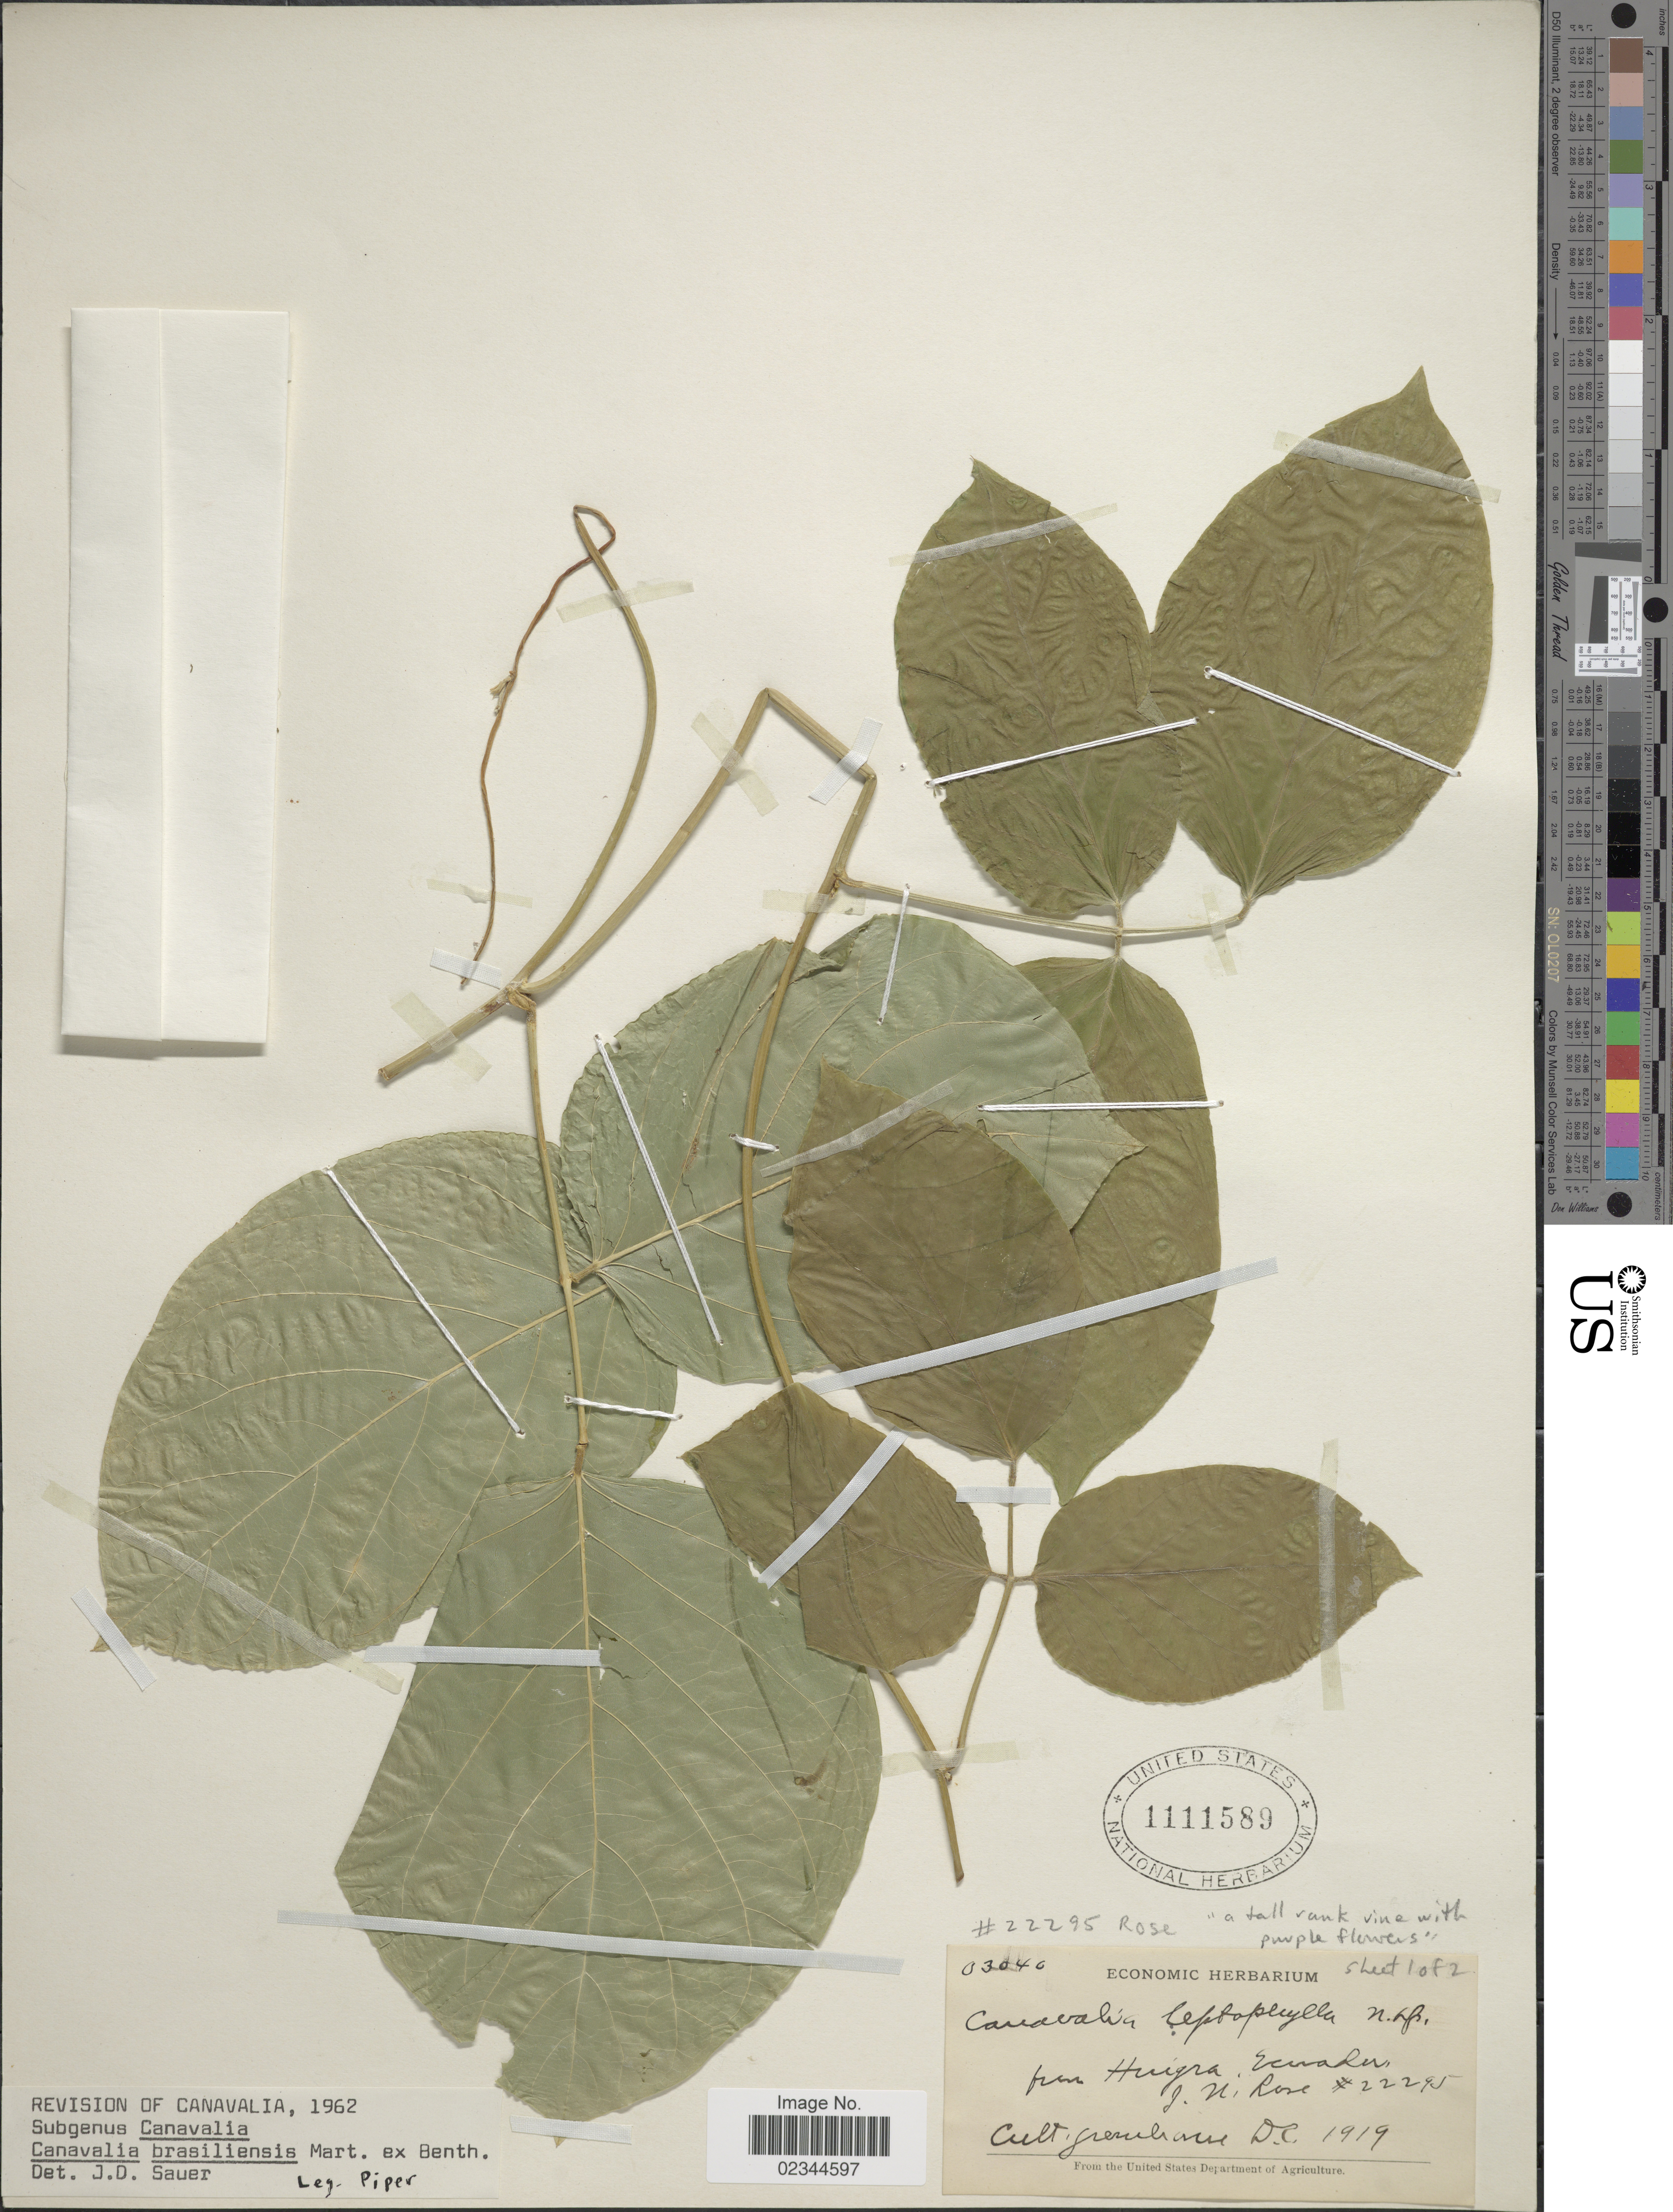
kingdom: Plantae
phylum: Tracheophyta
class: Magnoliopsida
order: Fabales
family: Fabaceae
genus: Canavalia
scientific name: Canavalia brasiliensis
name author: Mart. ex Benth.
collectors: U.S. Department of Agriculture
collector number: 03040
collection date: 1919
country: United States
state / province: District of Columbia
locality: Greenhouse D.C.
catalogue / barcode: US 1111589